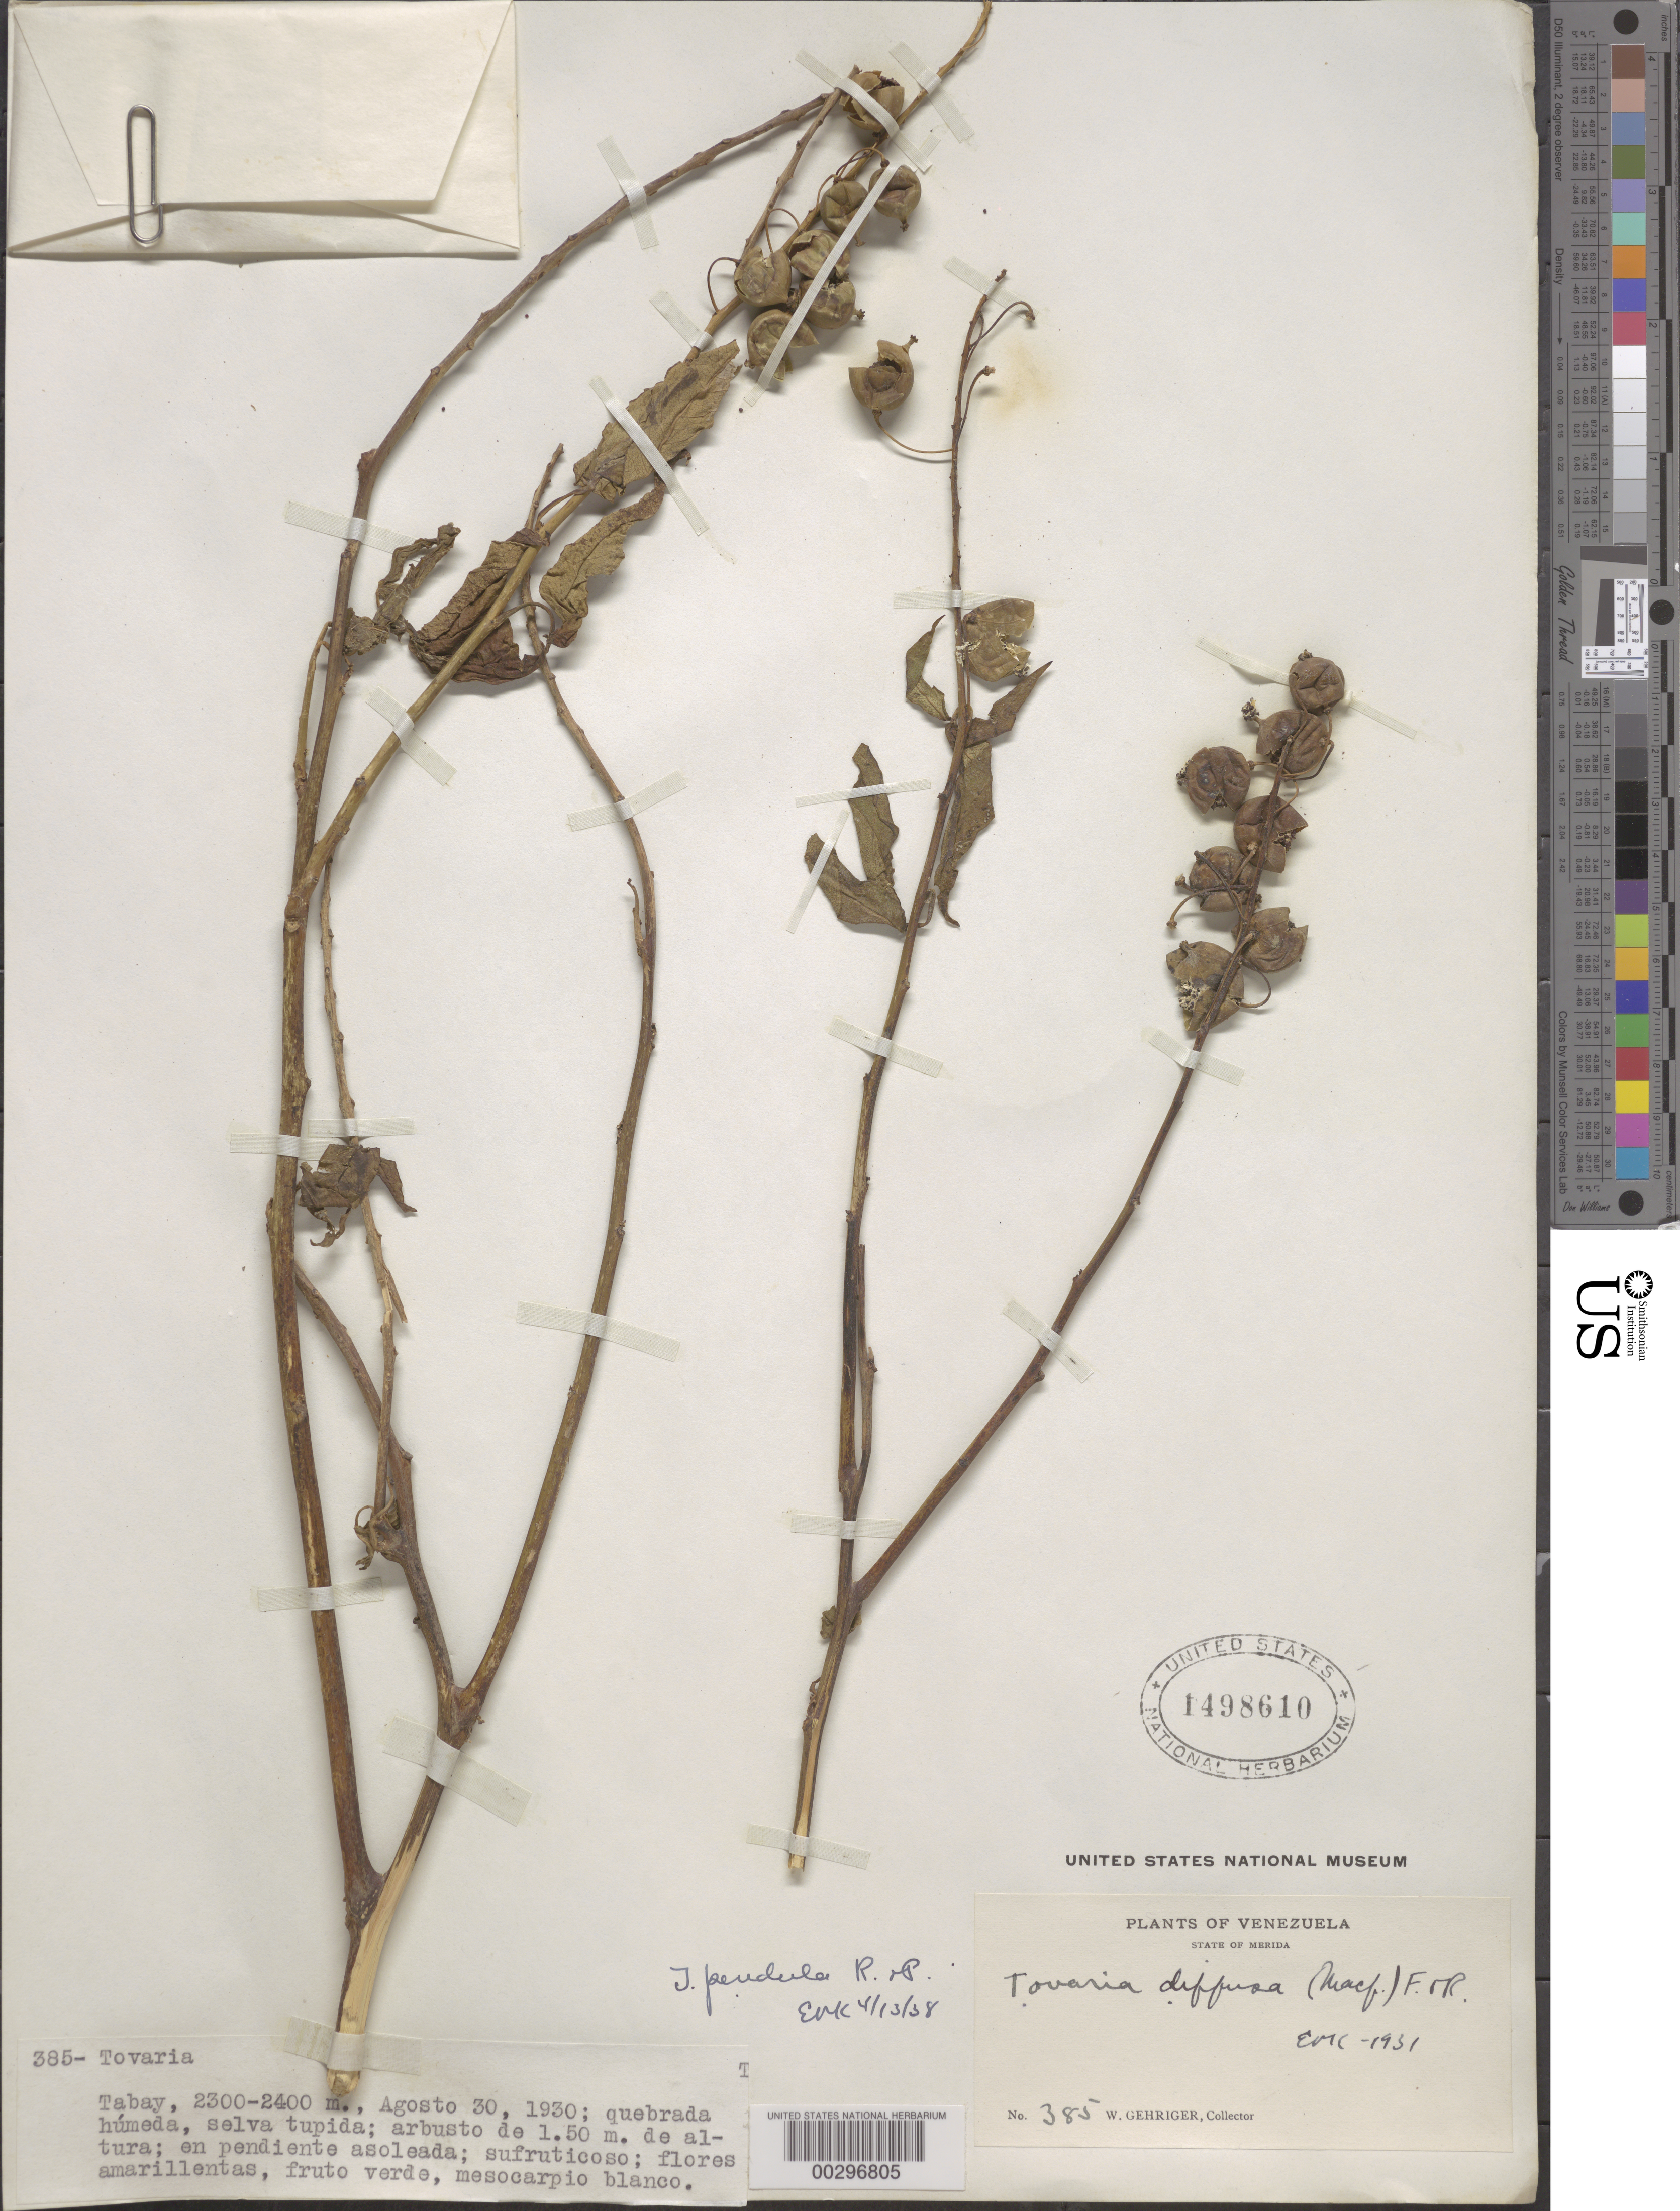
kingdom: Plantae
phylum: Tracheophyta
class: Magnoliopsida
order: Brassicales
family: Tovariaceae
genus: Tovaria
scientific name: Tovaria pendula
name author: Ruiz & Pav.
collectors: W. Gehriger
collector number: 385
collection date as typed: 30 Aug 1930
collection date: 1930-08-30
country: Venezuela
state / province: Mérida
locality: Tabay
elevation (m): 2300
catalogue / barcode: US 149861